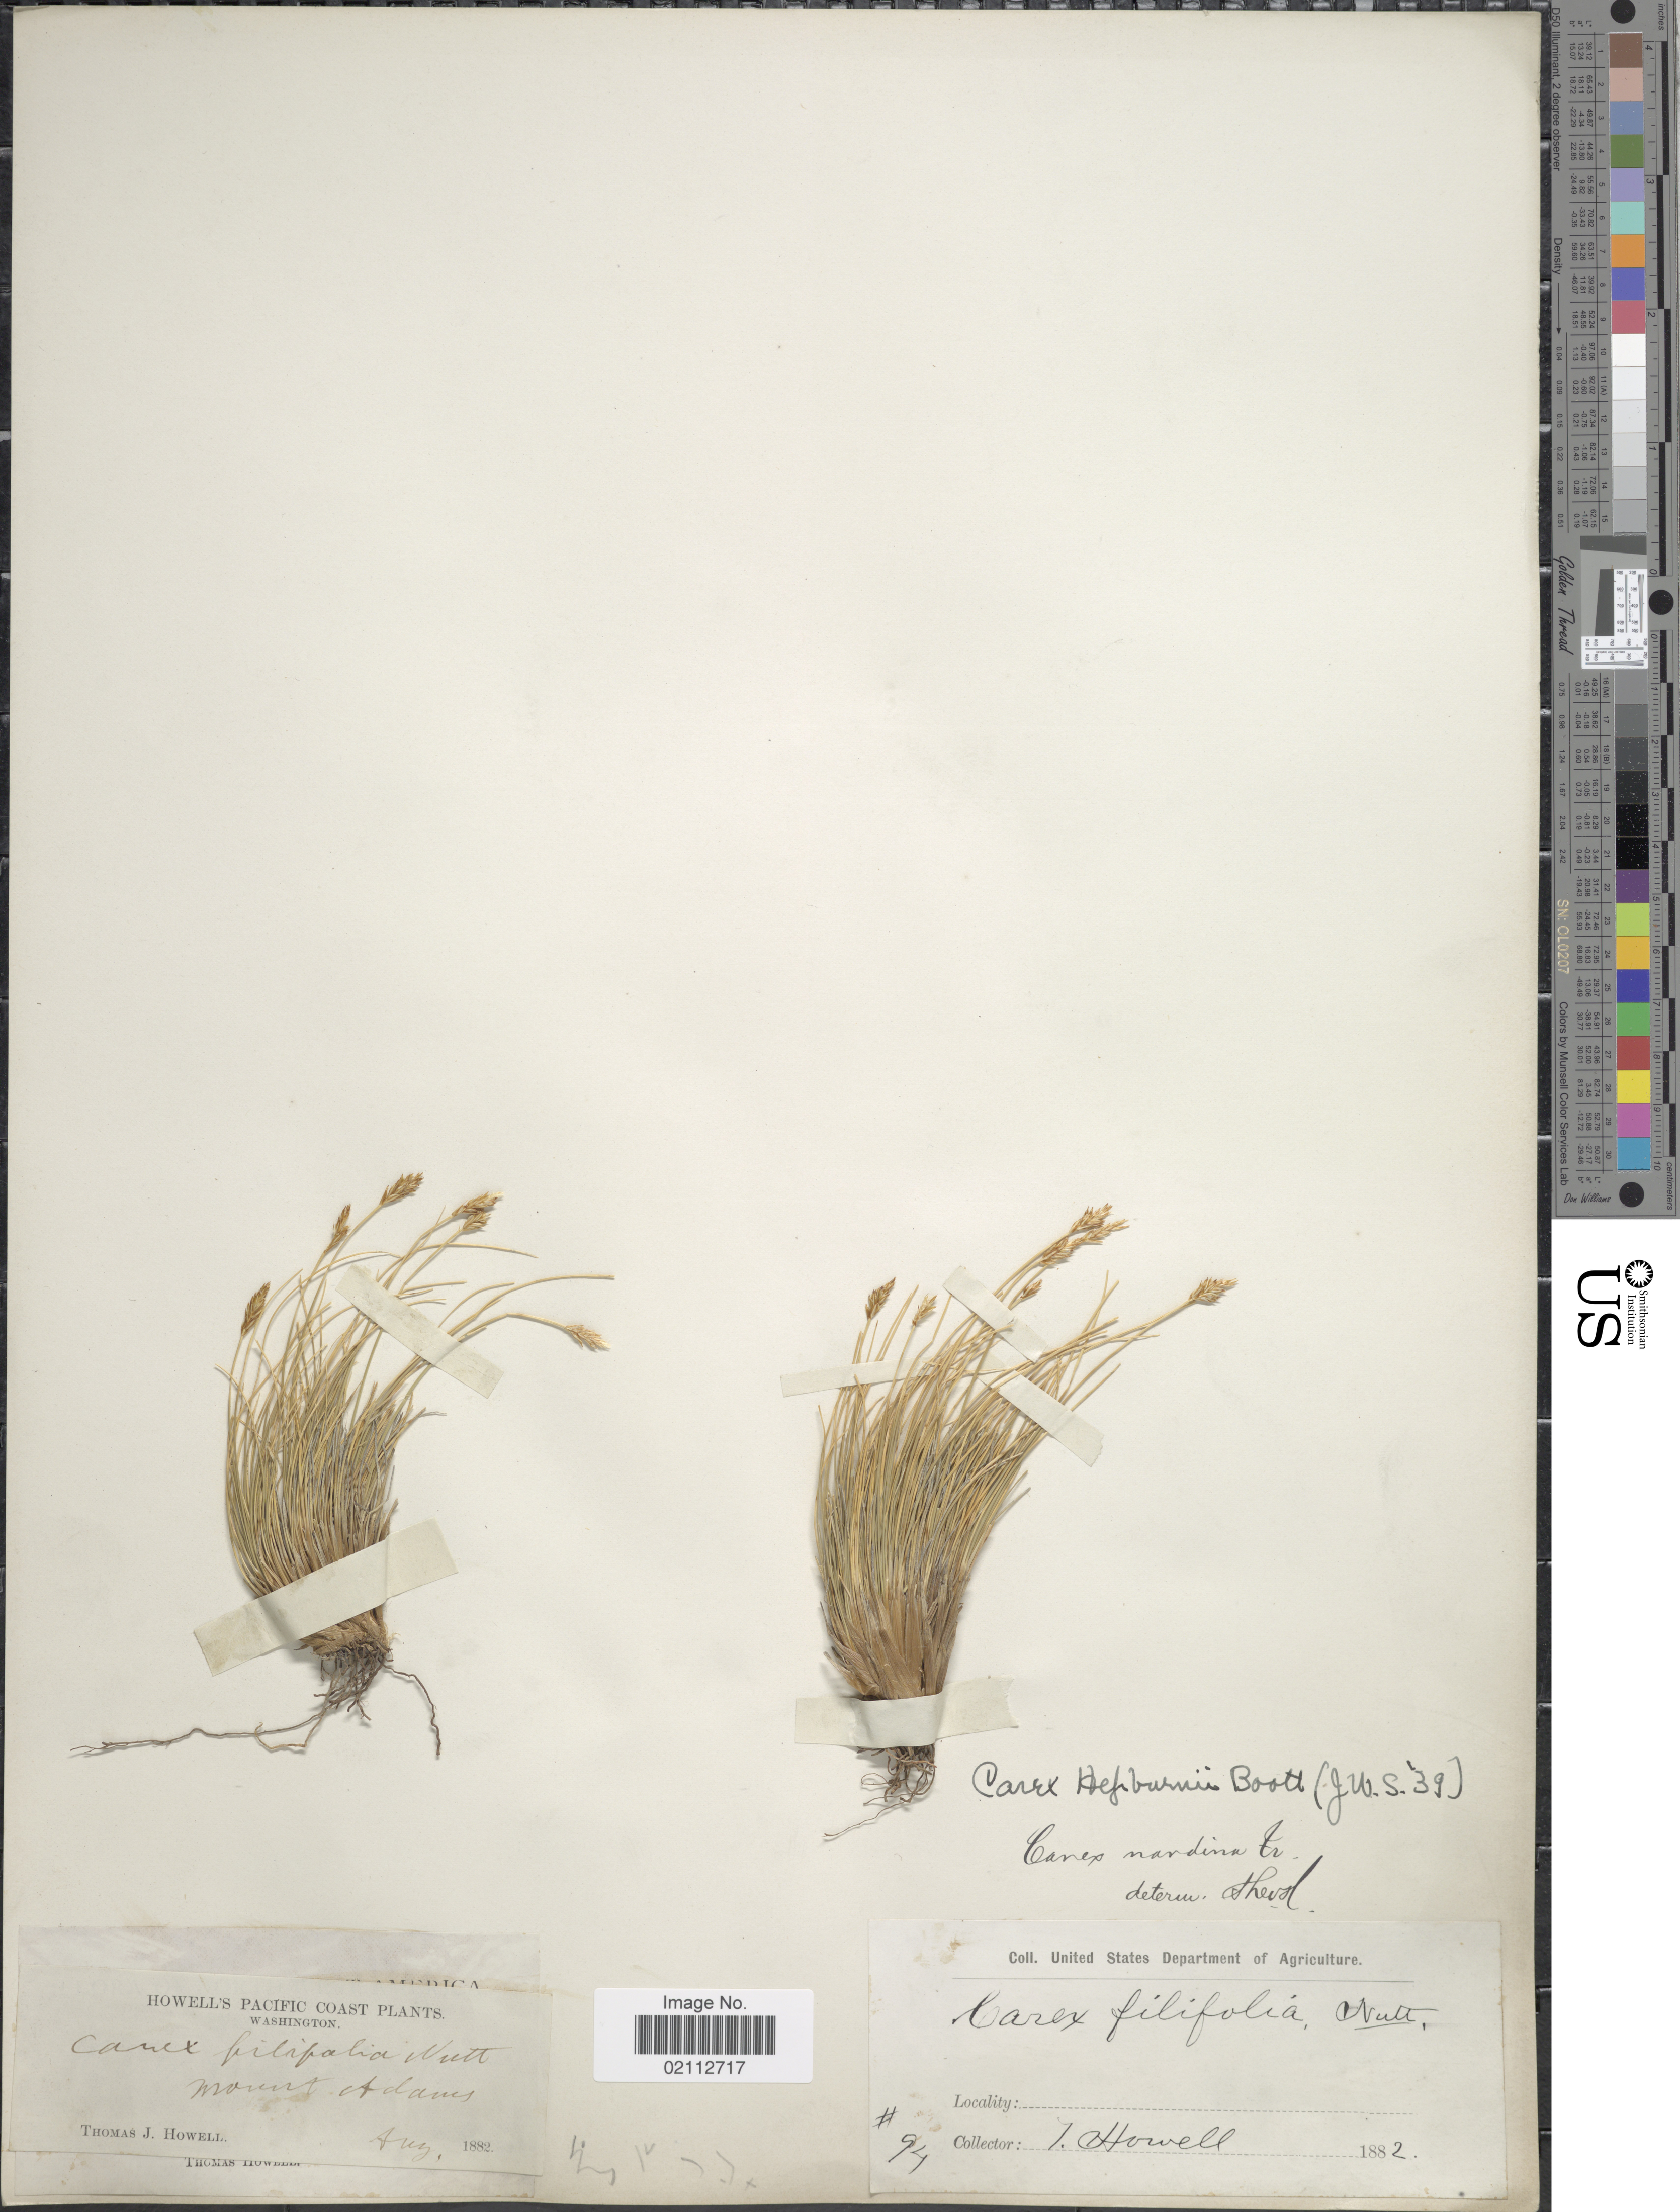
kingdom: Plantae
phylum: Tracheophyta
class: Liliopsida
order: Poales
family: Cyperaceae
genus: Carex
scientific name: Carex nardina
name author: (Hornem.) Fr.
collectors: T. J. Howell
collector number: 94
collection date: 1882-08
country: United States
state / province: Washington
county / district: Yakima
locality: Mount Adams